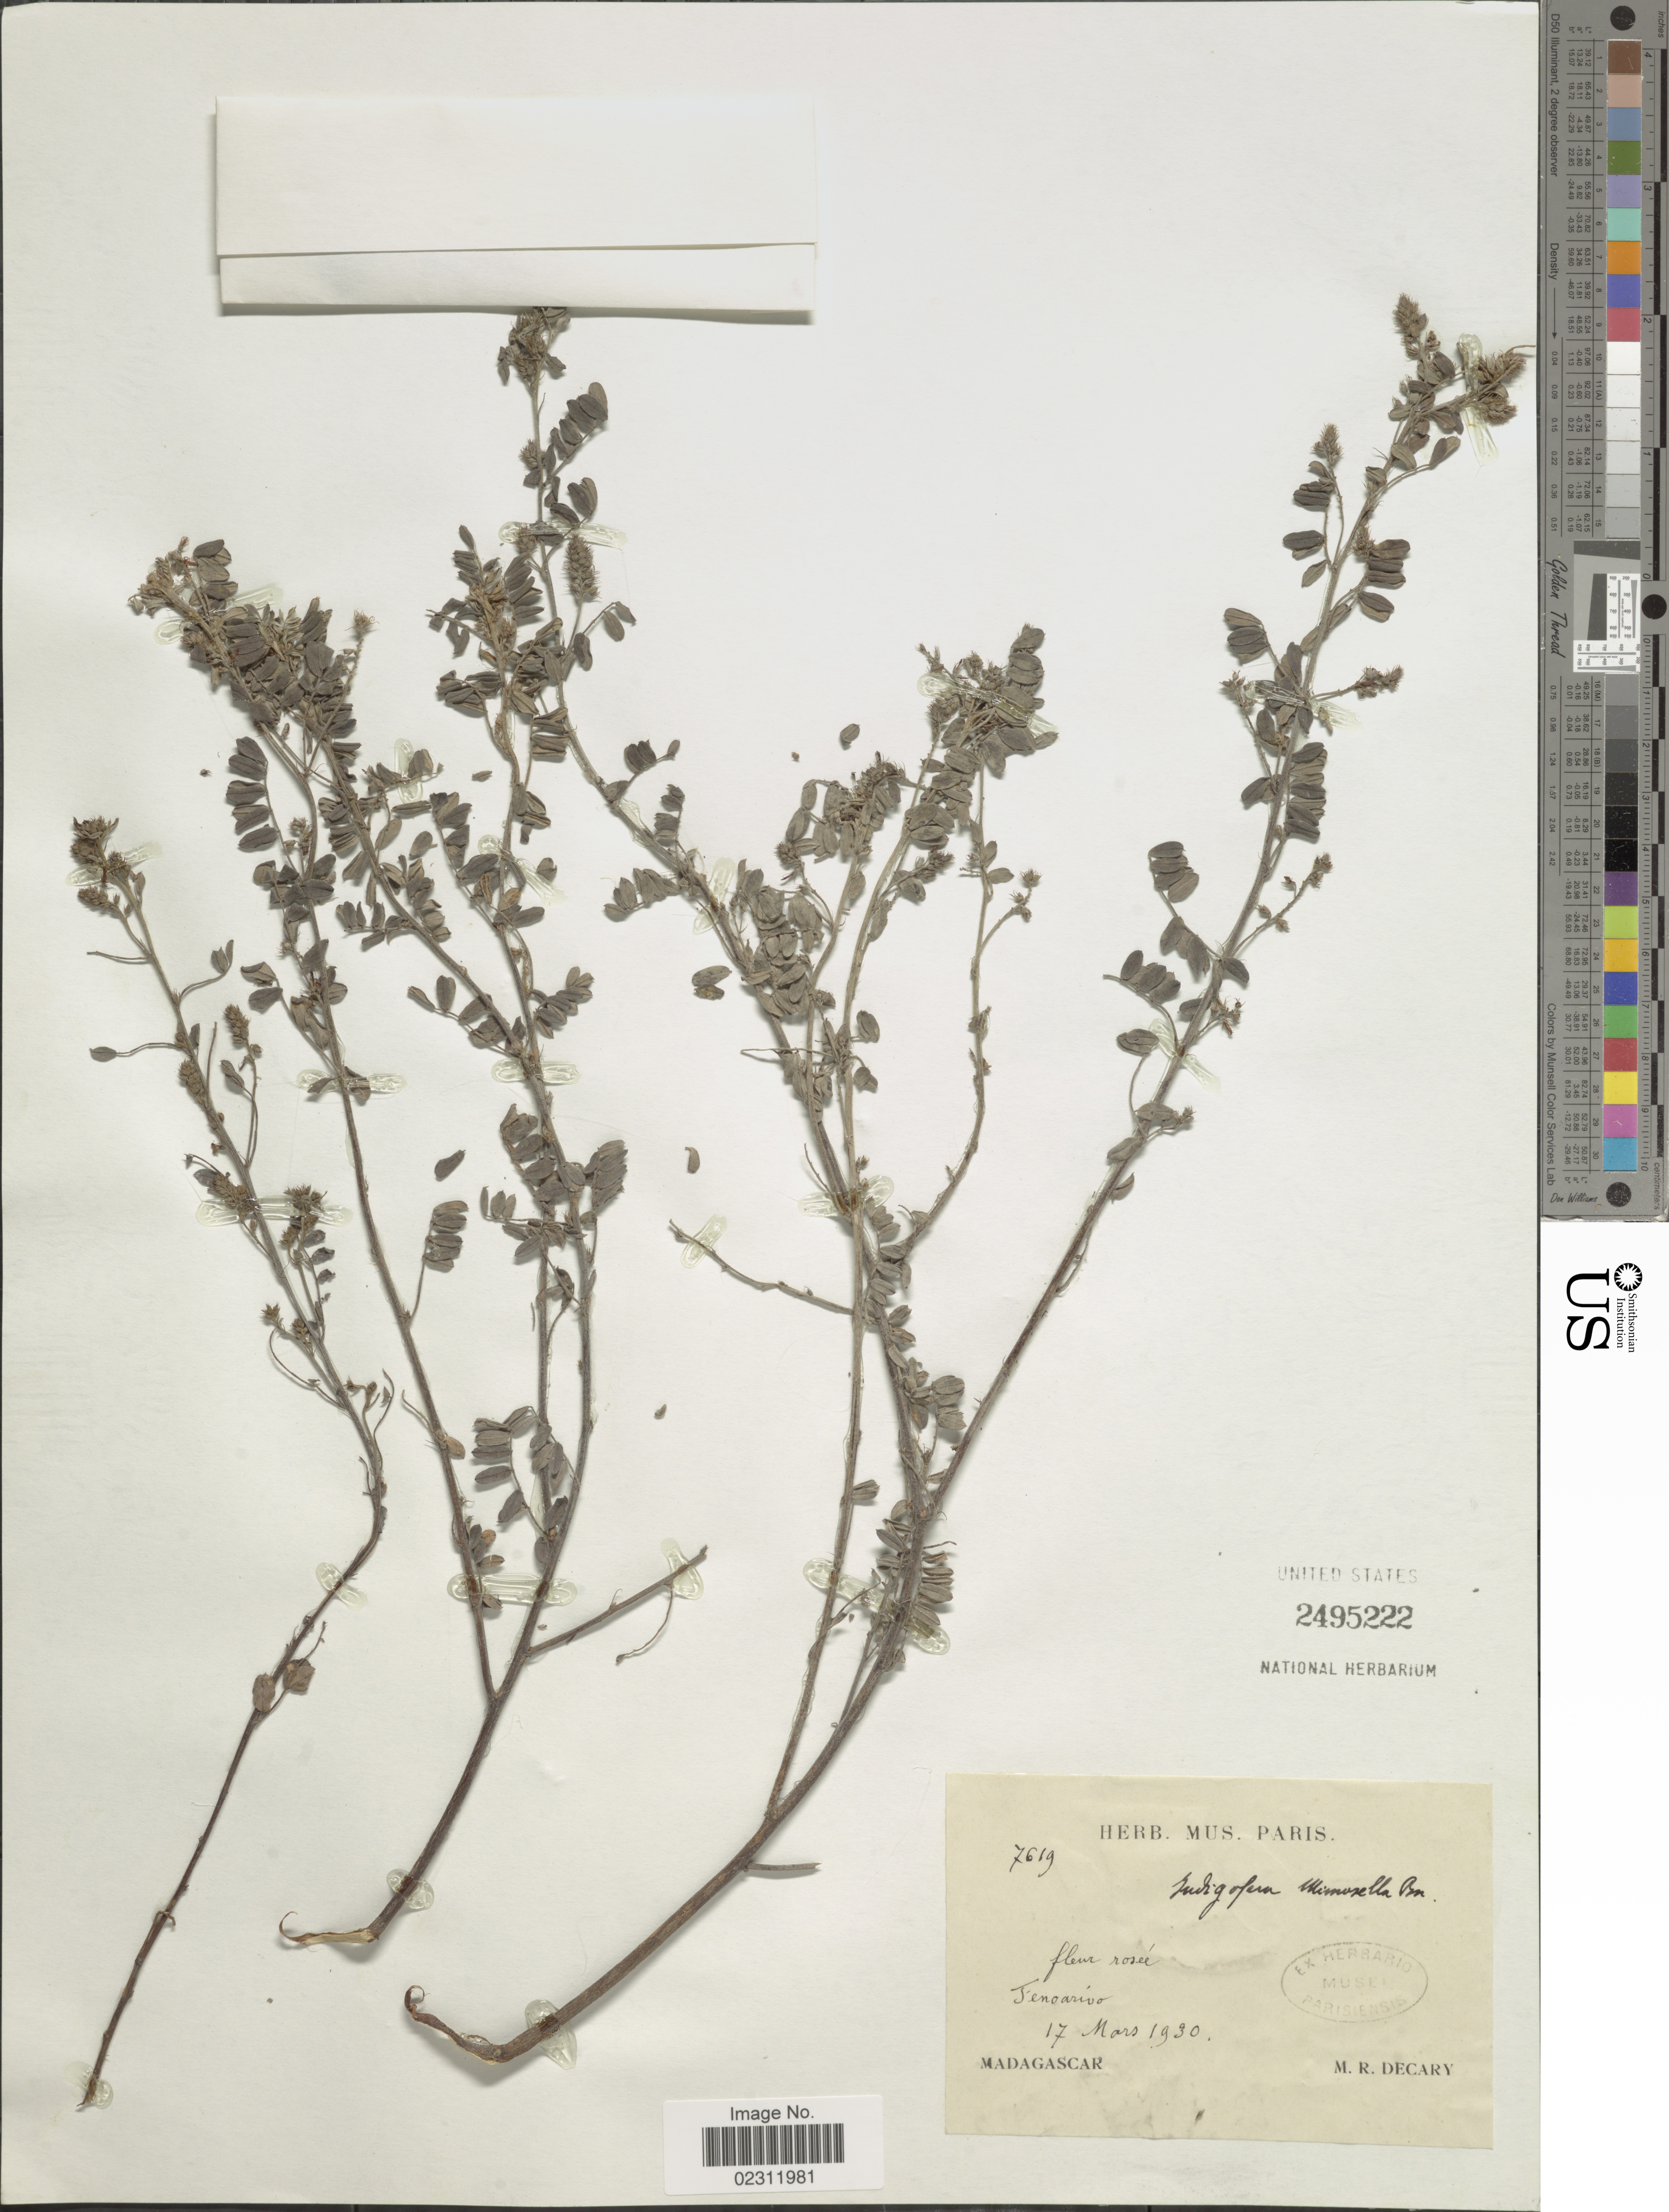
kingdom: Plantae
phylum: Tracheophyta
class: Magnoliopsida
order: Fabales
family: Fabaceae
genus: Indigofera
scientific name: Indigofera mimosella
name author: Baill.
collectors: R. Decary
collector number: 7619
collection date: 1930-03-17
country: Madagascar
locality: Fenoarivo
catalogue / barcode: US 2495222